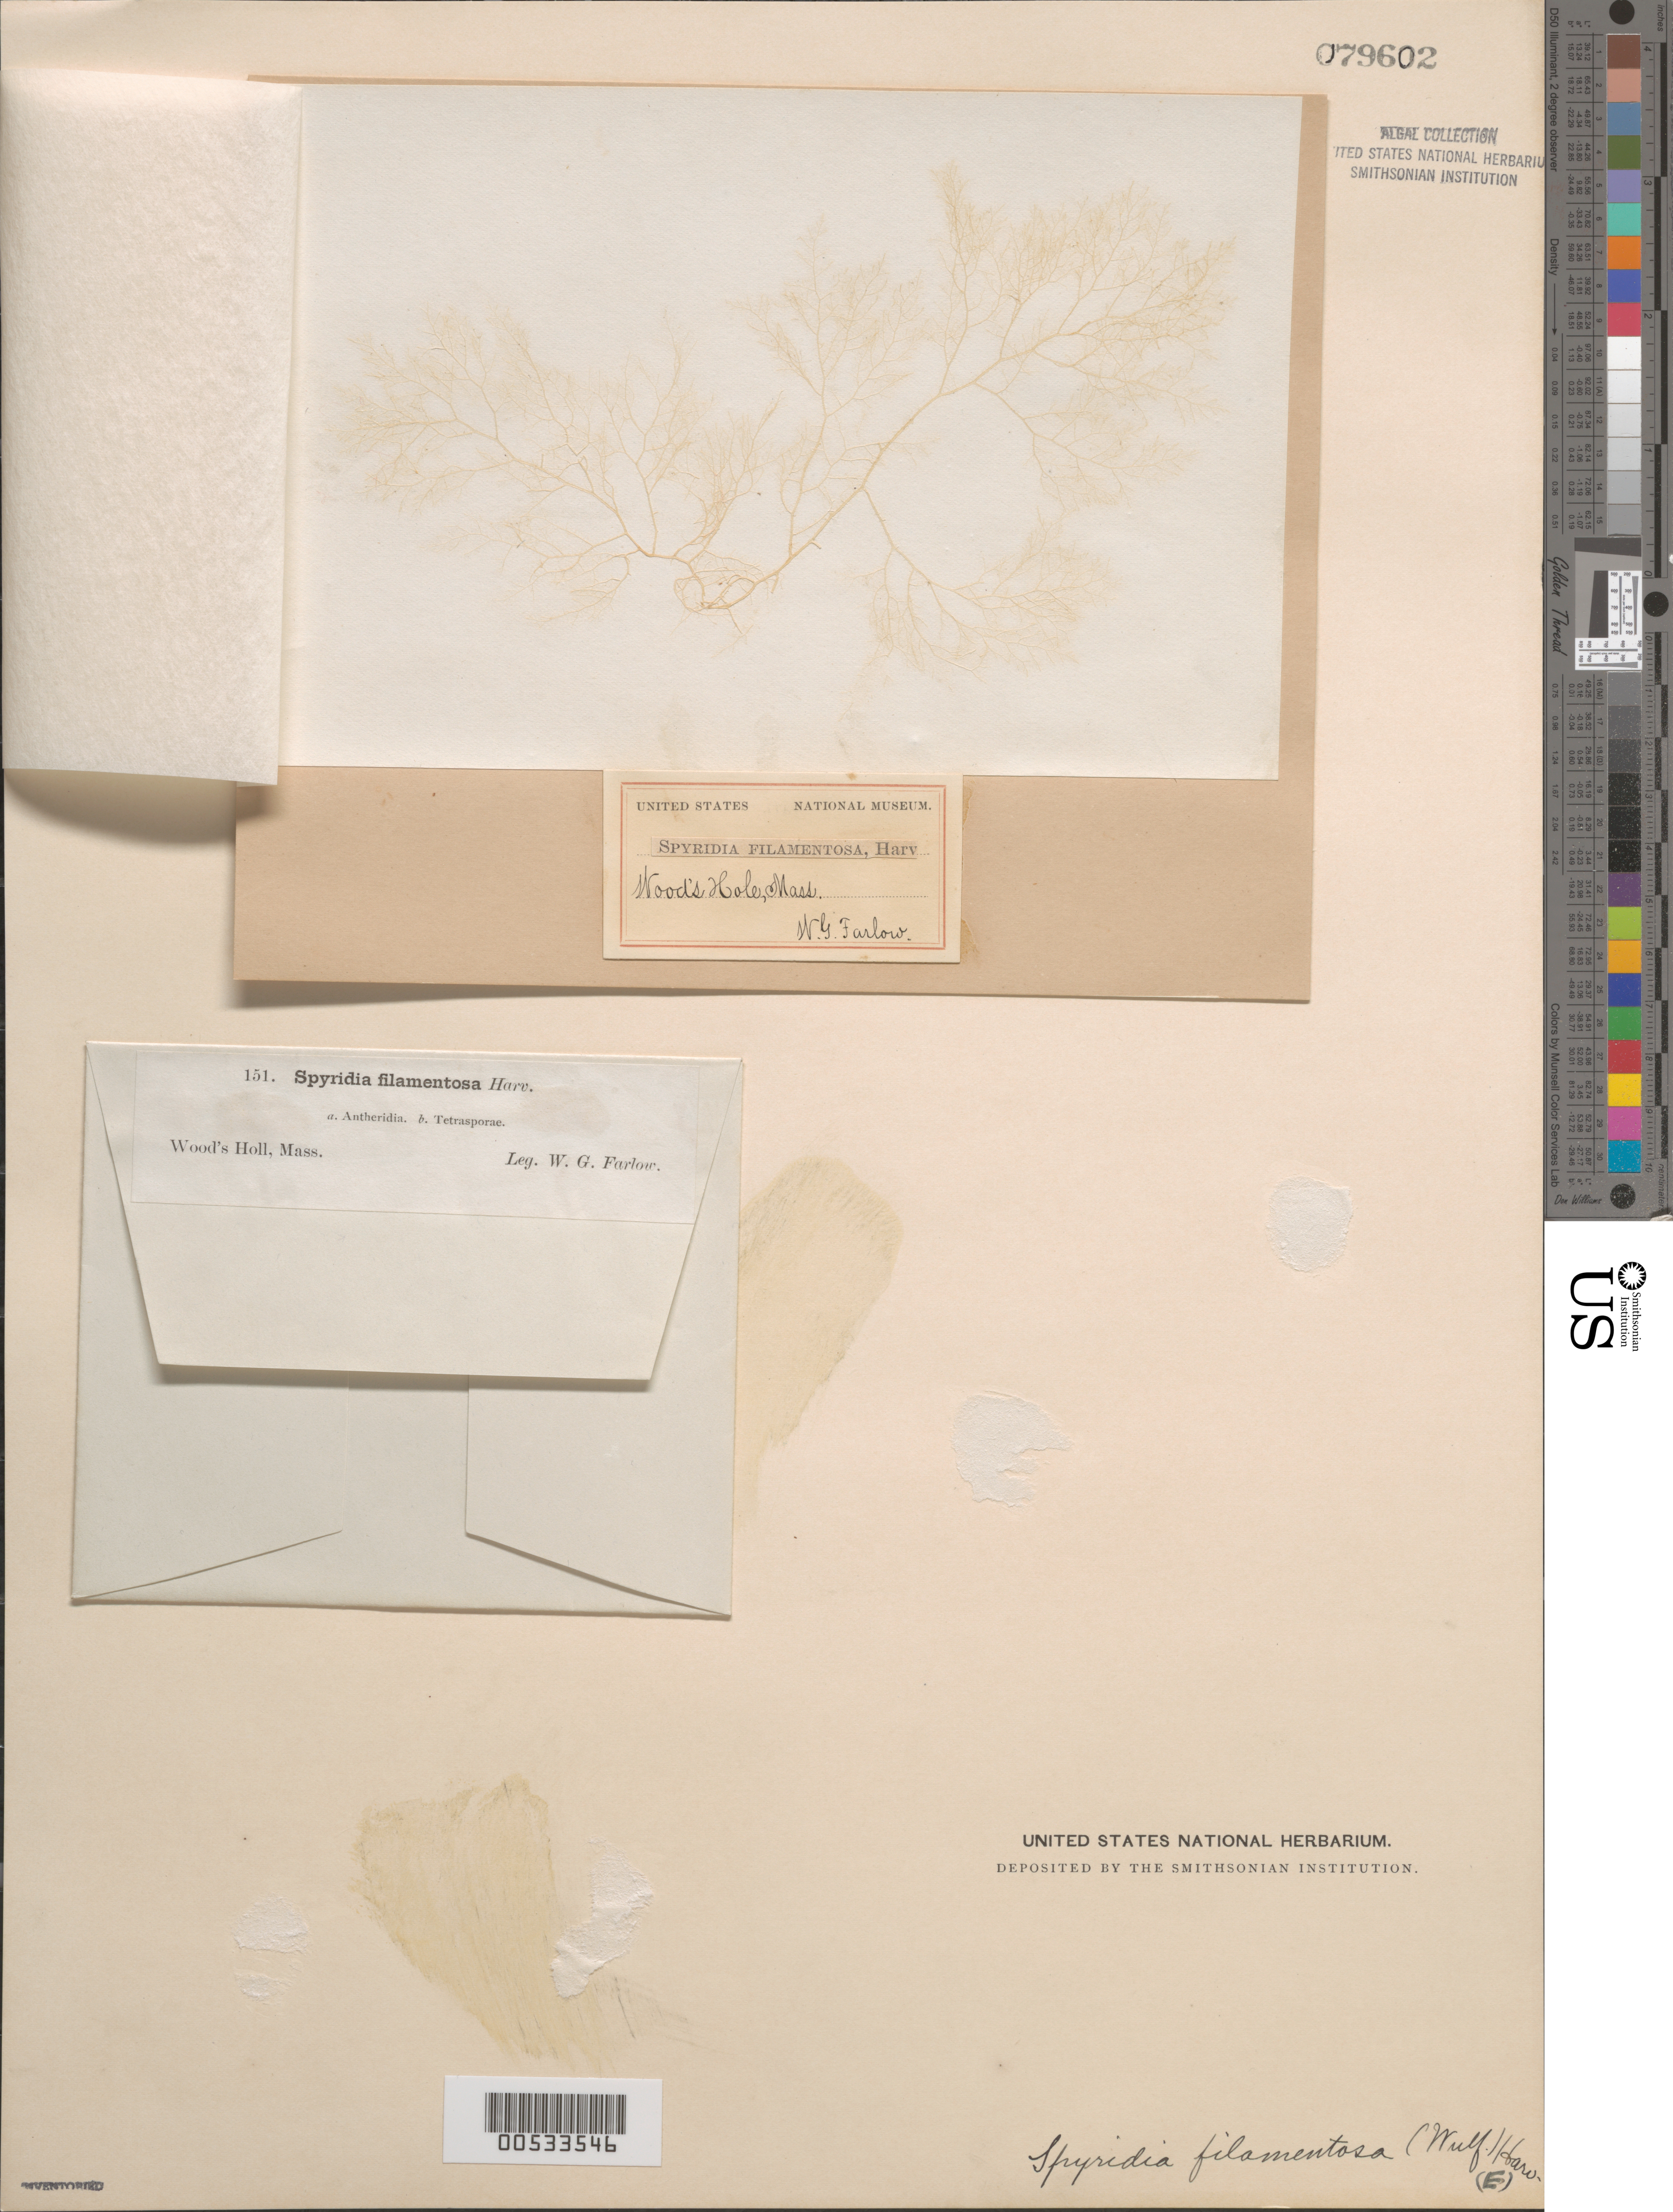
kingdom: Plantae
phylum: Rhodophyta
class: Florideophyceae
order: Ceramiales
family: Spyridiaceae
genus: Spyridia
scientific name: Spyridia filamentosa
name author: (Wulfen) Harv.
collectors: W. G. Farlow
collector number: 151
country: United States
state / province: Massachusetts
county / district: Barnstable County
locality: Woods Hole (Wood's Holl)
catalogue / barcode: US 79602